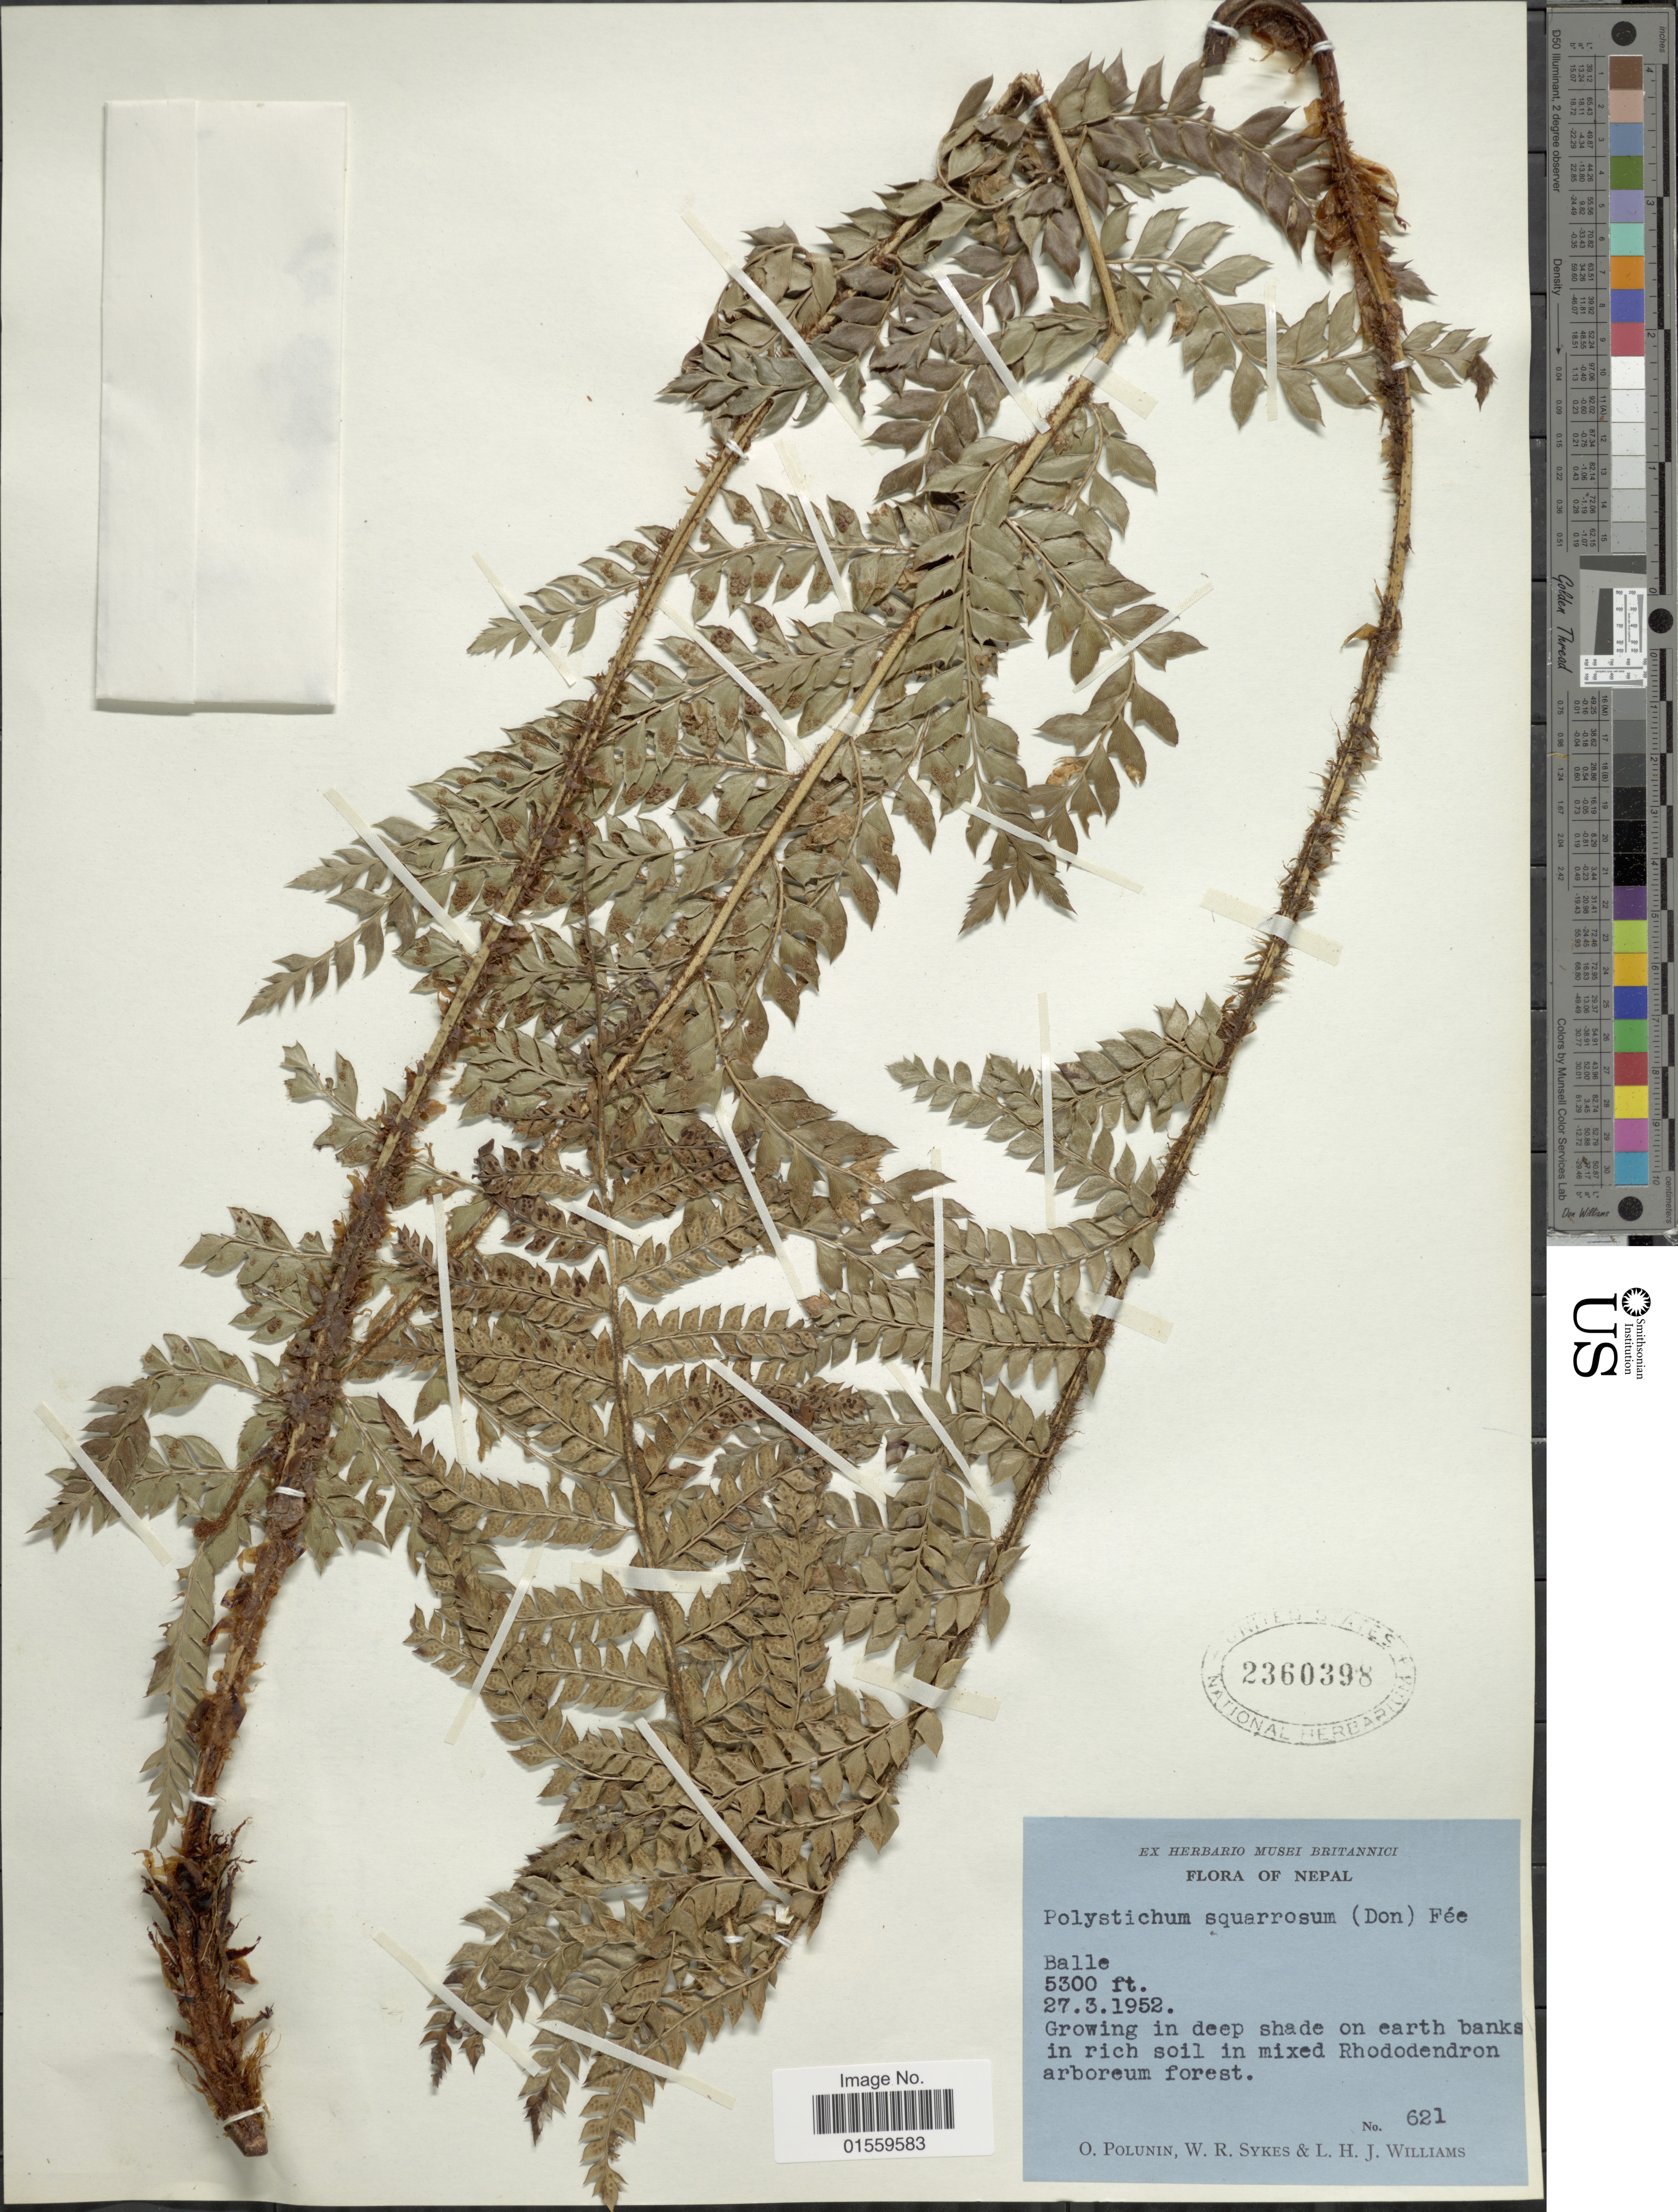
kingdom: Plantae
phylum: Tracheophyta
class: Polypodiopsida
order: Polypodiales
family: Dryopteridaceae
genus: Polystichum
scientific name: Polystichum squarrosum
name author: (D. Don) Fée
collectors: O. V. Polunin, W. R. Sykes & L. H. J. Williams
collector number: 621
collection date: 1952-03-27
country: Nepal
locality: Balle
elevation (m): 1615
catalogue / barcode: US 2360398